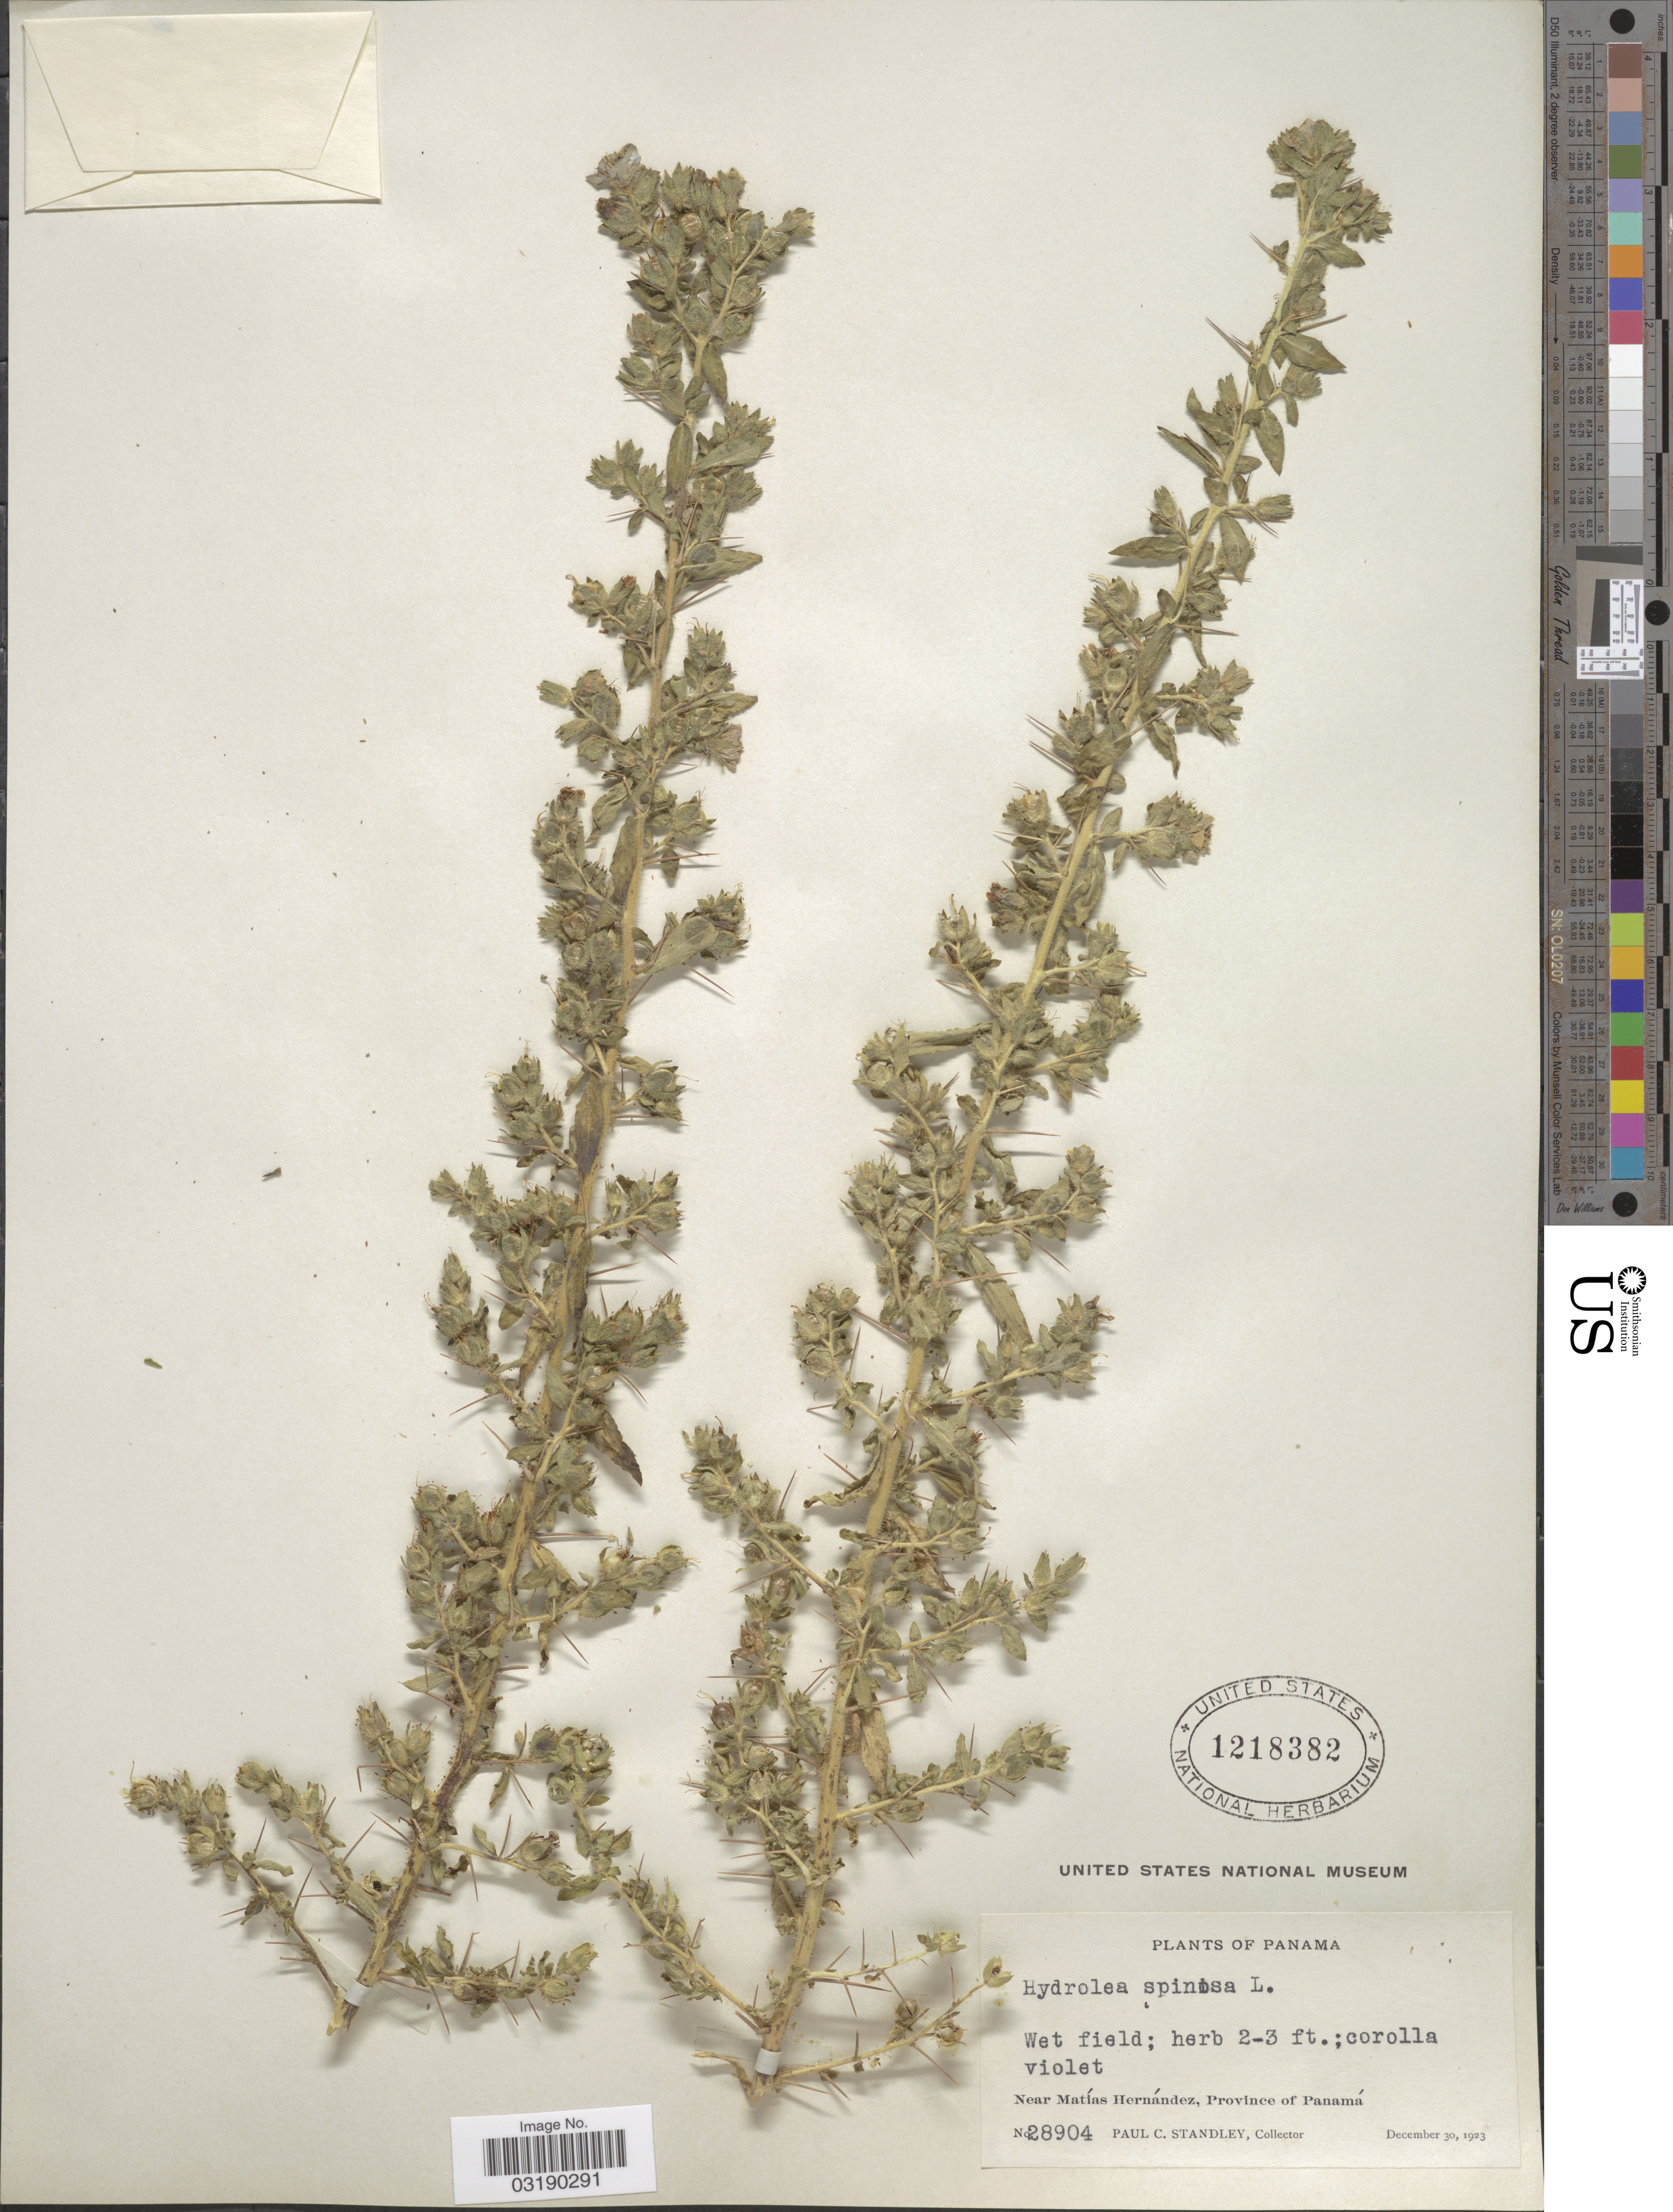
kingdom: Plantae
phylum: Tracheophyta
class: Magnoliopsida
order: Solanales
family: Hydroleaceae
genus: Hydrolea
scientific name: Hydrolea spinosa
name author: L.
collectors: P. C. Standley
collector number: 28904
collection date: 1923-12-30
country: Panama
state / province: Panamá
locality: Near Matías Hernández, Province of Panamá.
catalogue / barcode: US 1218382